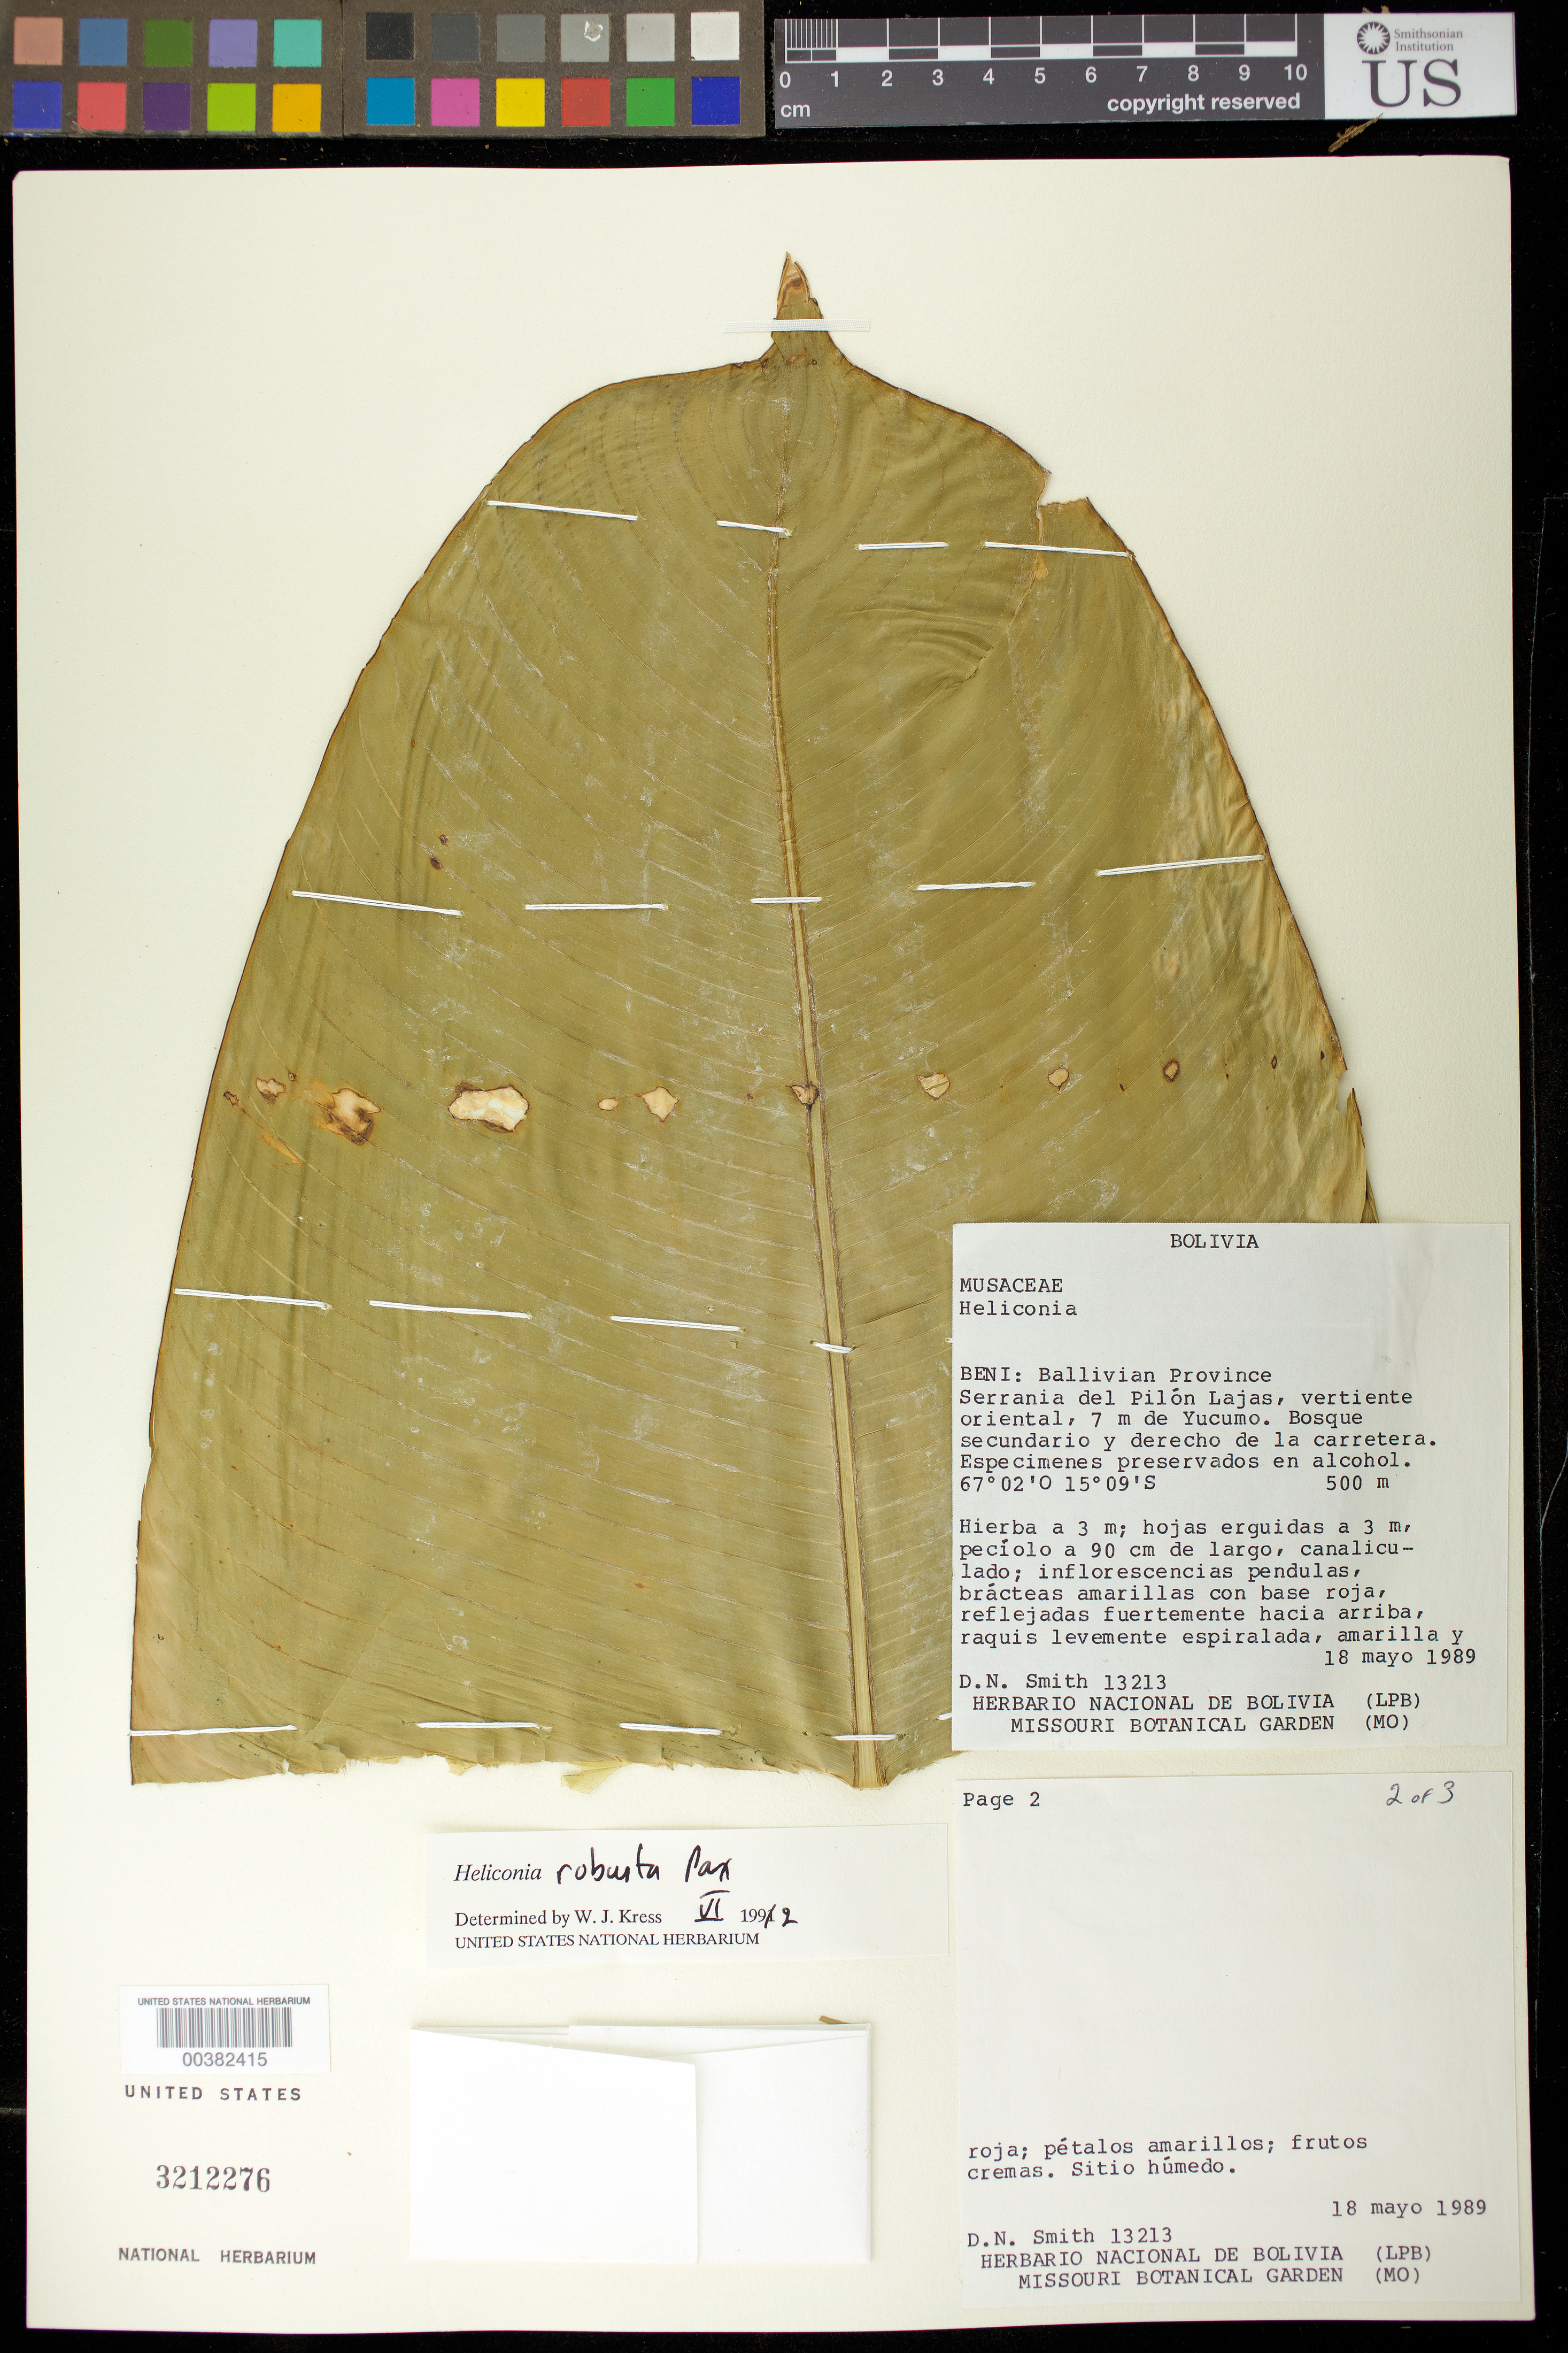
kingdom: Plantae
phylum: Tracheophyta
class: Liliopsida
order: Zingiberales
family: Heliconiaceae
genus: Heliconia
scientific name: Heliconia robusta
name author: Pax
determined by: Kress, W. J., (US), Smithsonian Institution - National Museum of Natural History (UNITED STATES)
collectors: D. Smith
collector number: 13213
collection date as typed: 18 May 1989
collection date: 1989-05-18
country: Bolivia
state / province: Beni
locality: Ballivan Prov., Serrania del Pilon Lajas, Vertiente Oriental, 7 m de Yucumo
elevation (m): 500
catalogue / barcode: US 3212276